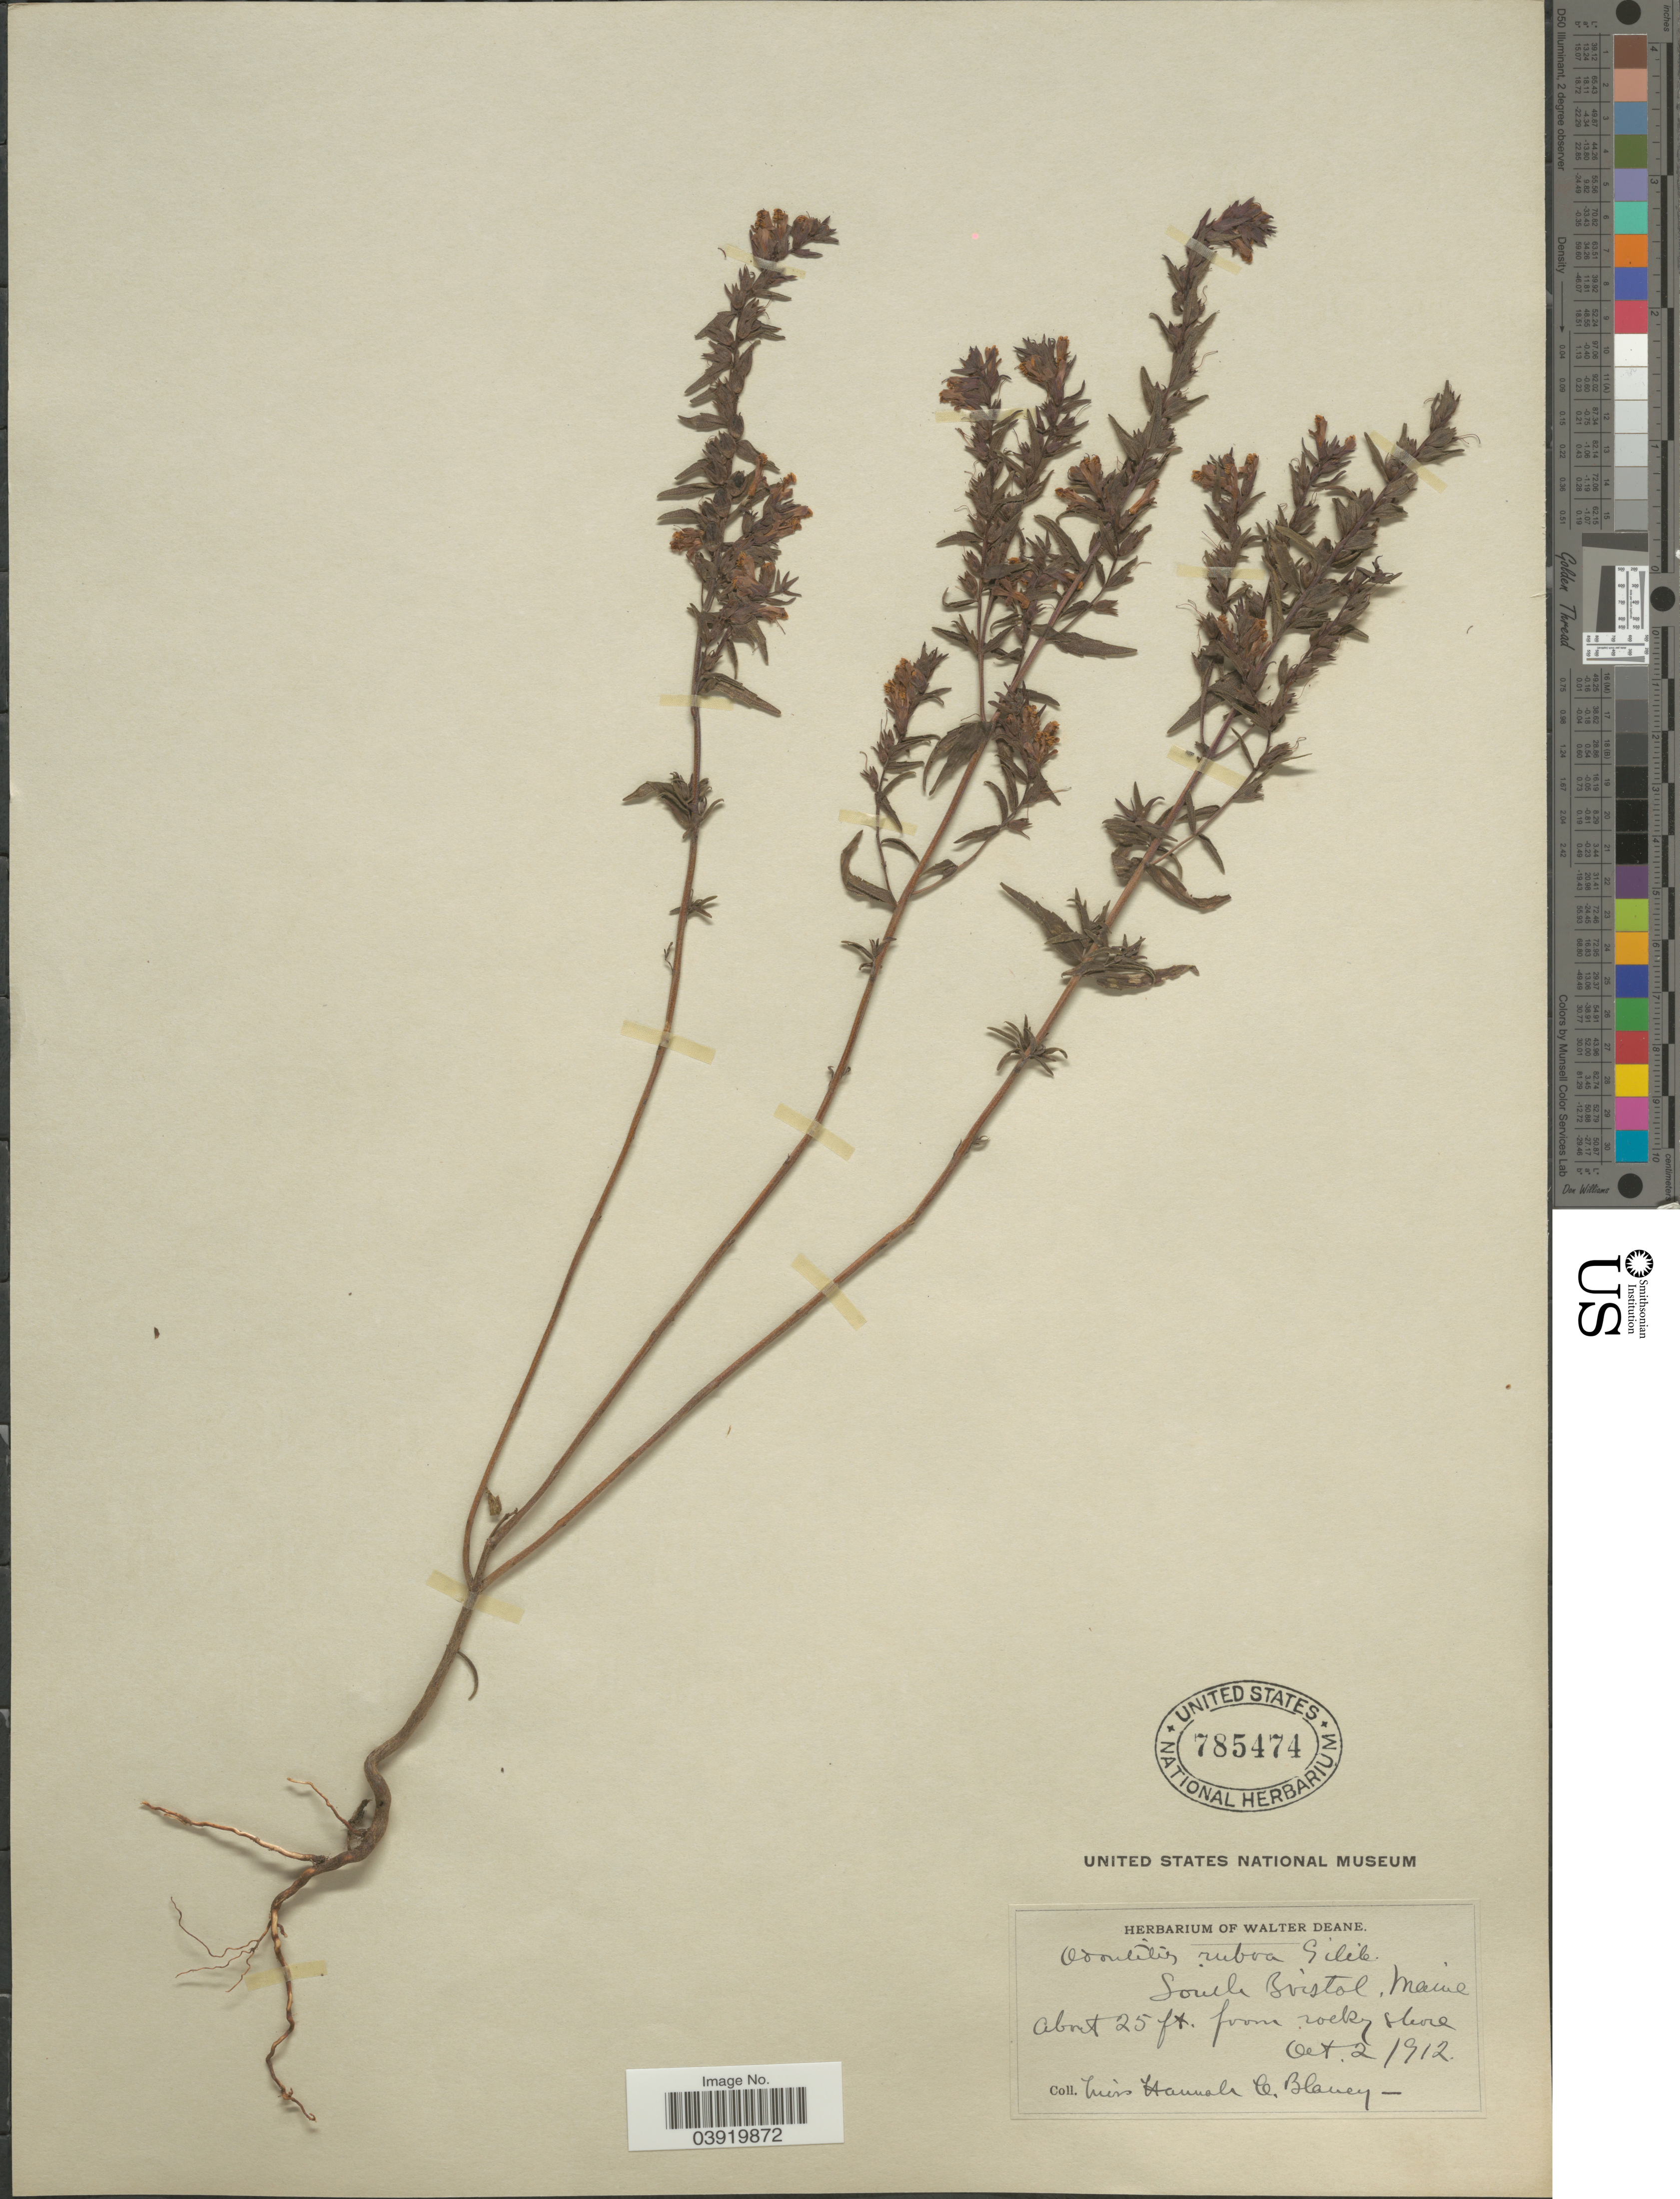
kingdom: Plantae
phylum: Tracheophyta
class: Magnoliopsida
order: Lamiales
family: Orobanchaceae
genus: Odontites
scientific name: Odontites vulgaris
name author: Moench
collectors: H. Blaney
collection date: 1912-10-02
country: United States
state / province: Maine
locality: South Bristol.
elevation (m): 8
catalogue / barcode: US 785474